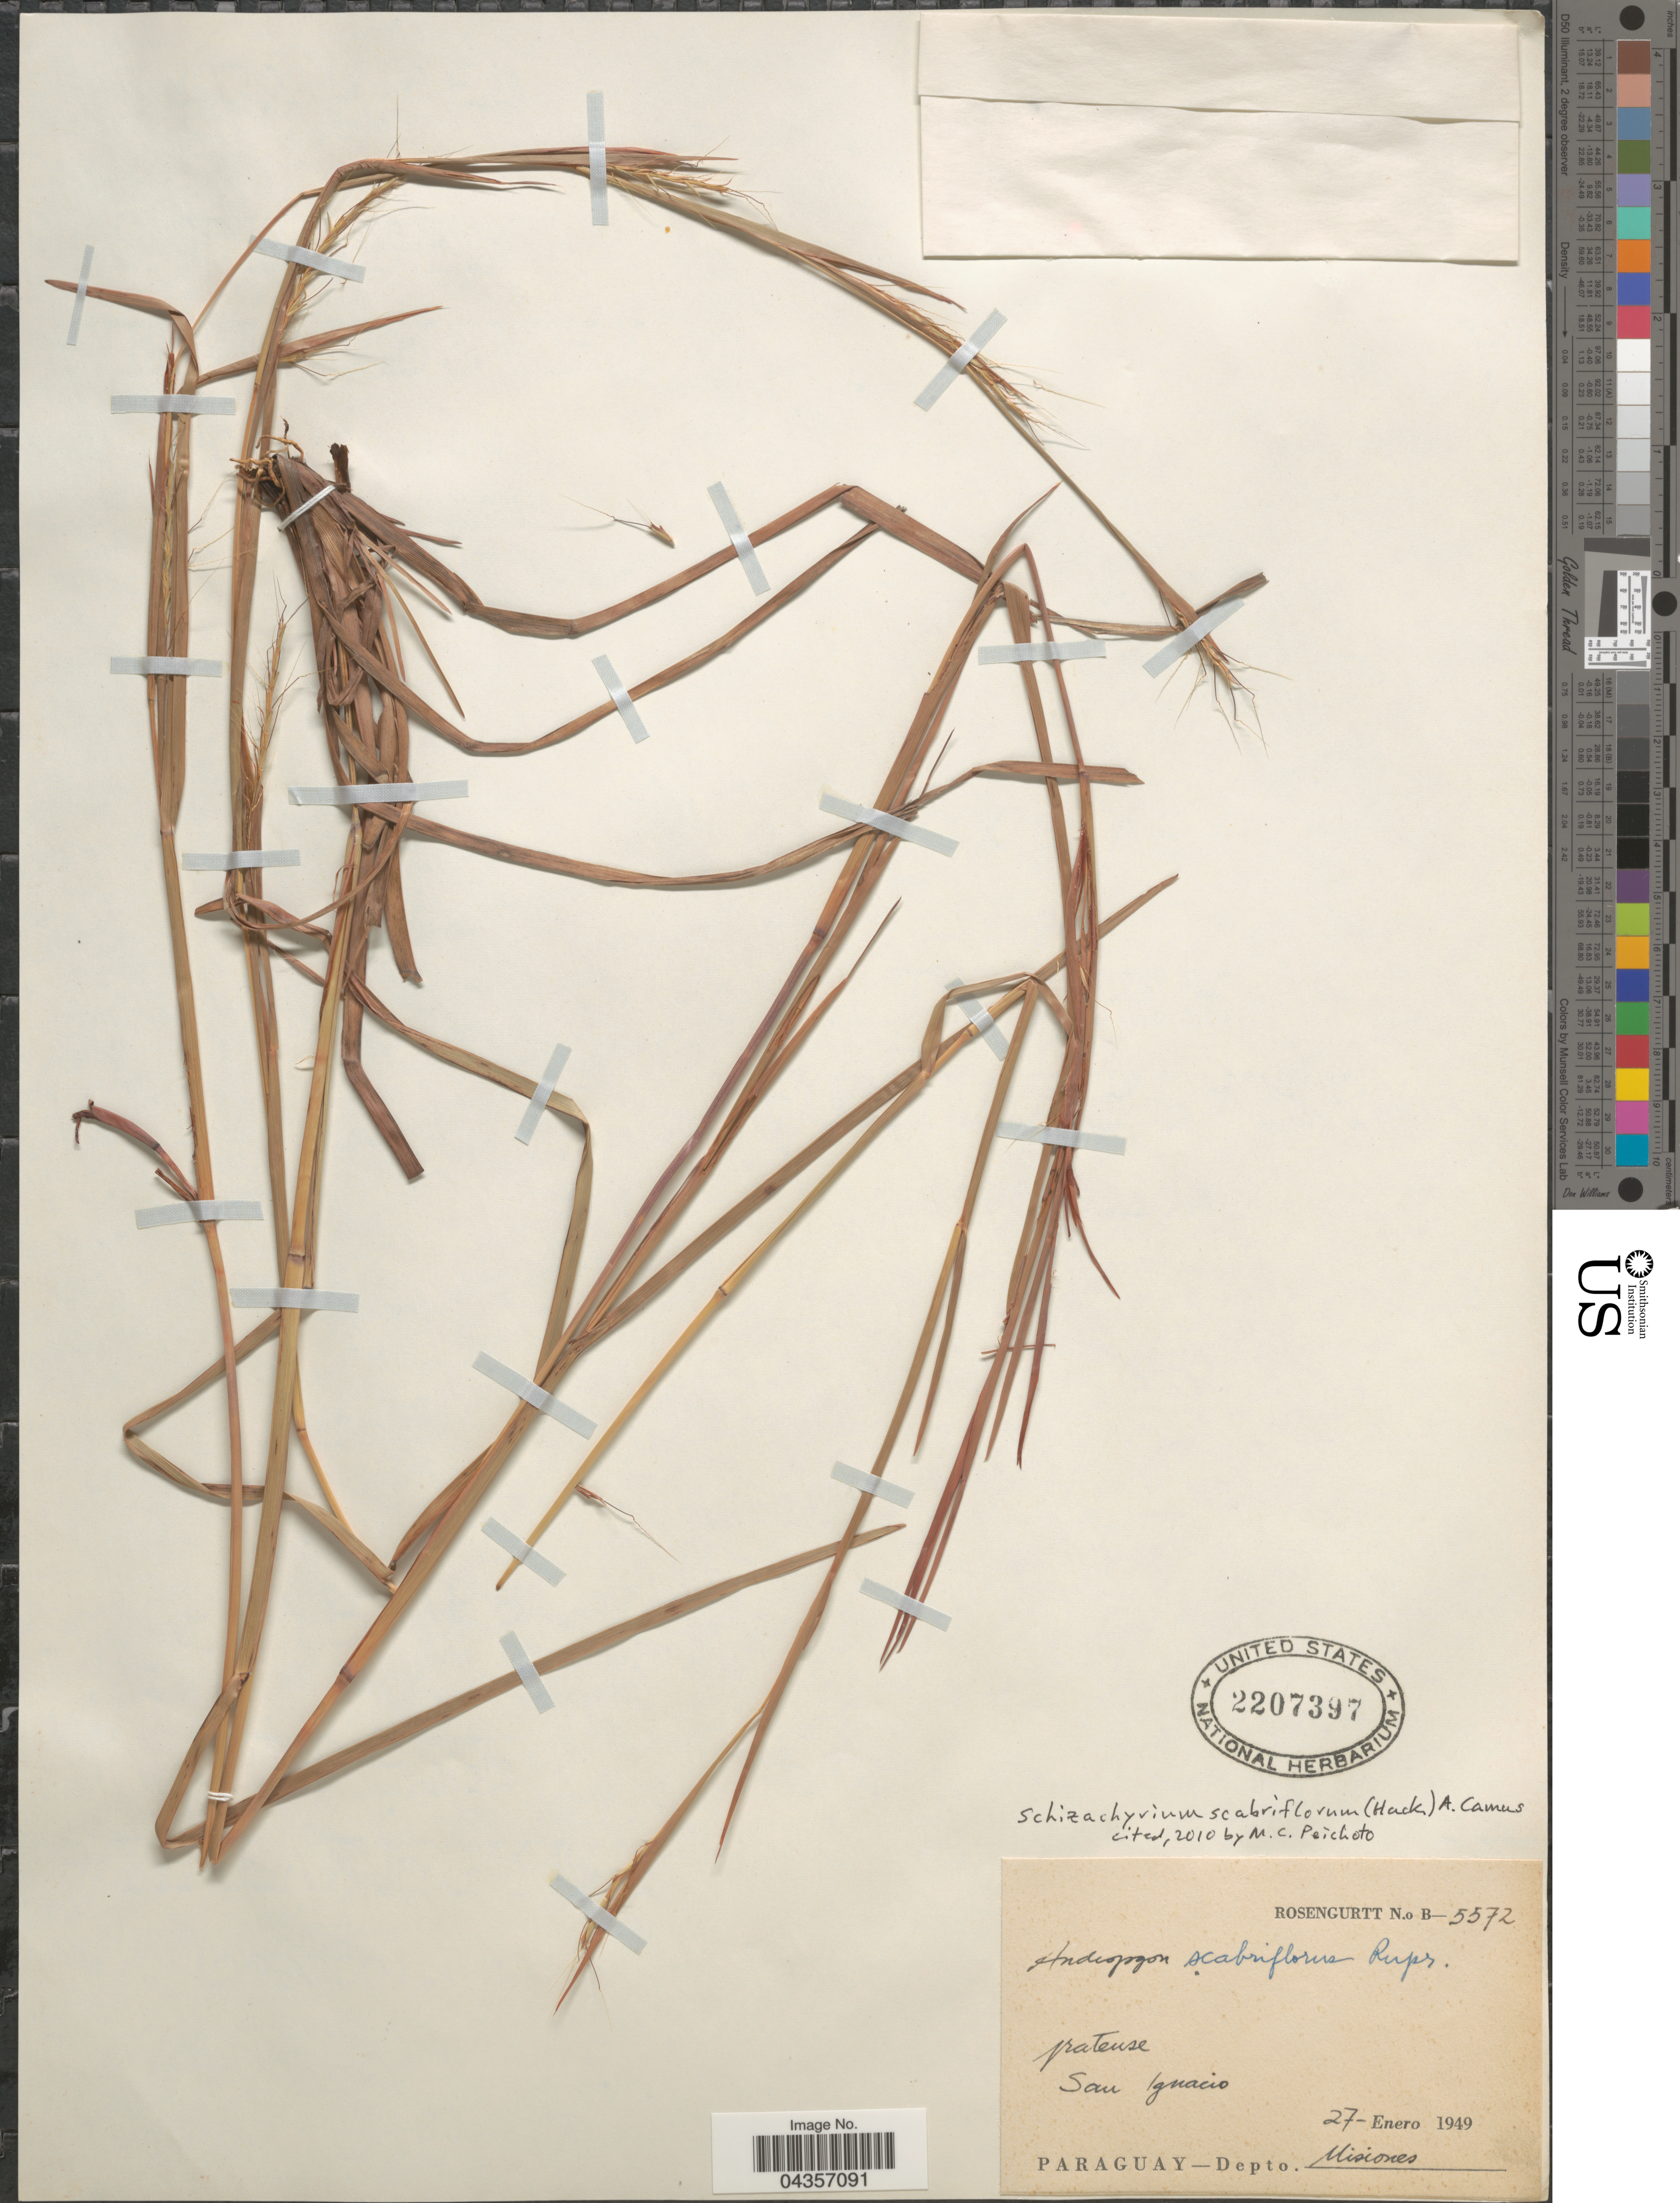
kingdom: Plantae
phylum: Tracheophyta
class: Liliopsida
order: Poales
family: Poaceae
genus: Schizachyrium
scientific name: Schizachyrium scabriflorum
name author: (Rupr. ex Hack.) A. Camus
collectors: Rosengurtt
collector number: B-5572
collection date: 1949-01-27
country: Paraguay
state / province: Misiones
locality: San Ignacio. Depto. Misiones.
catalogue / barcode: US 2207397